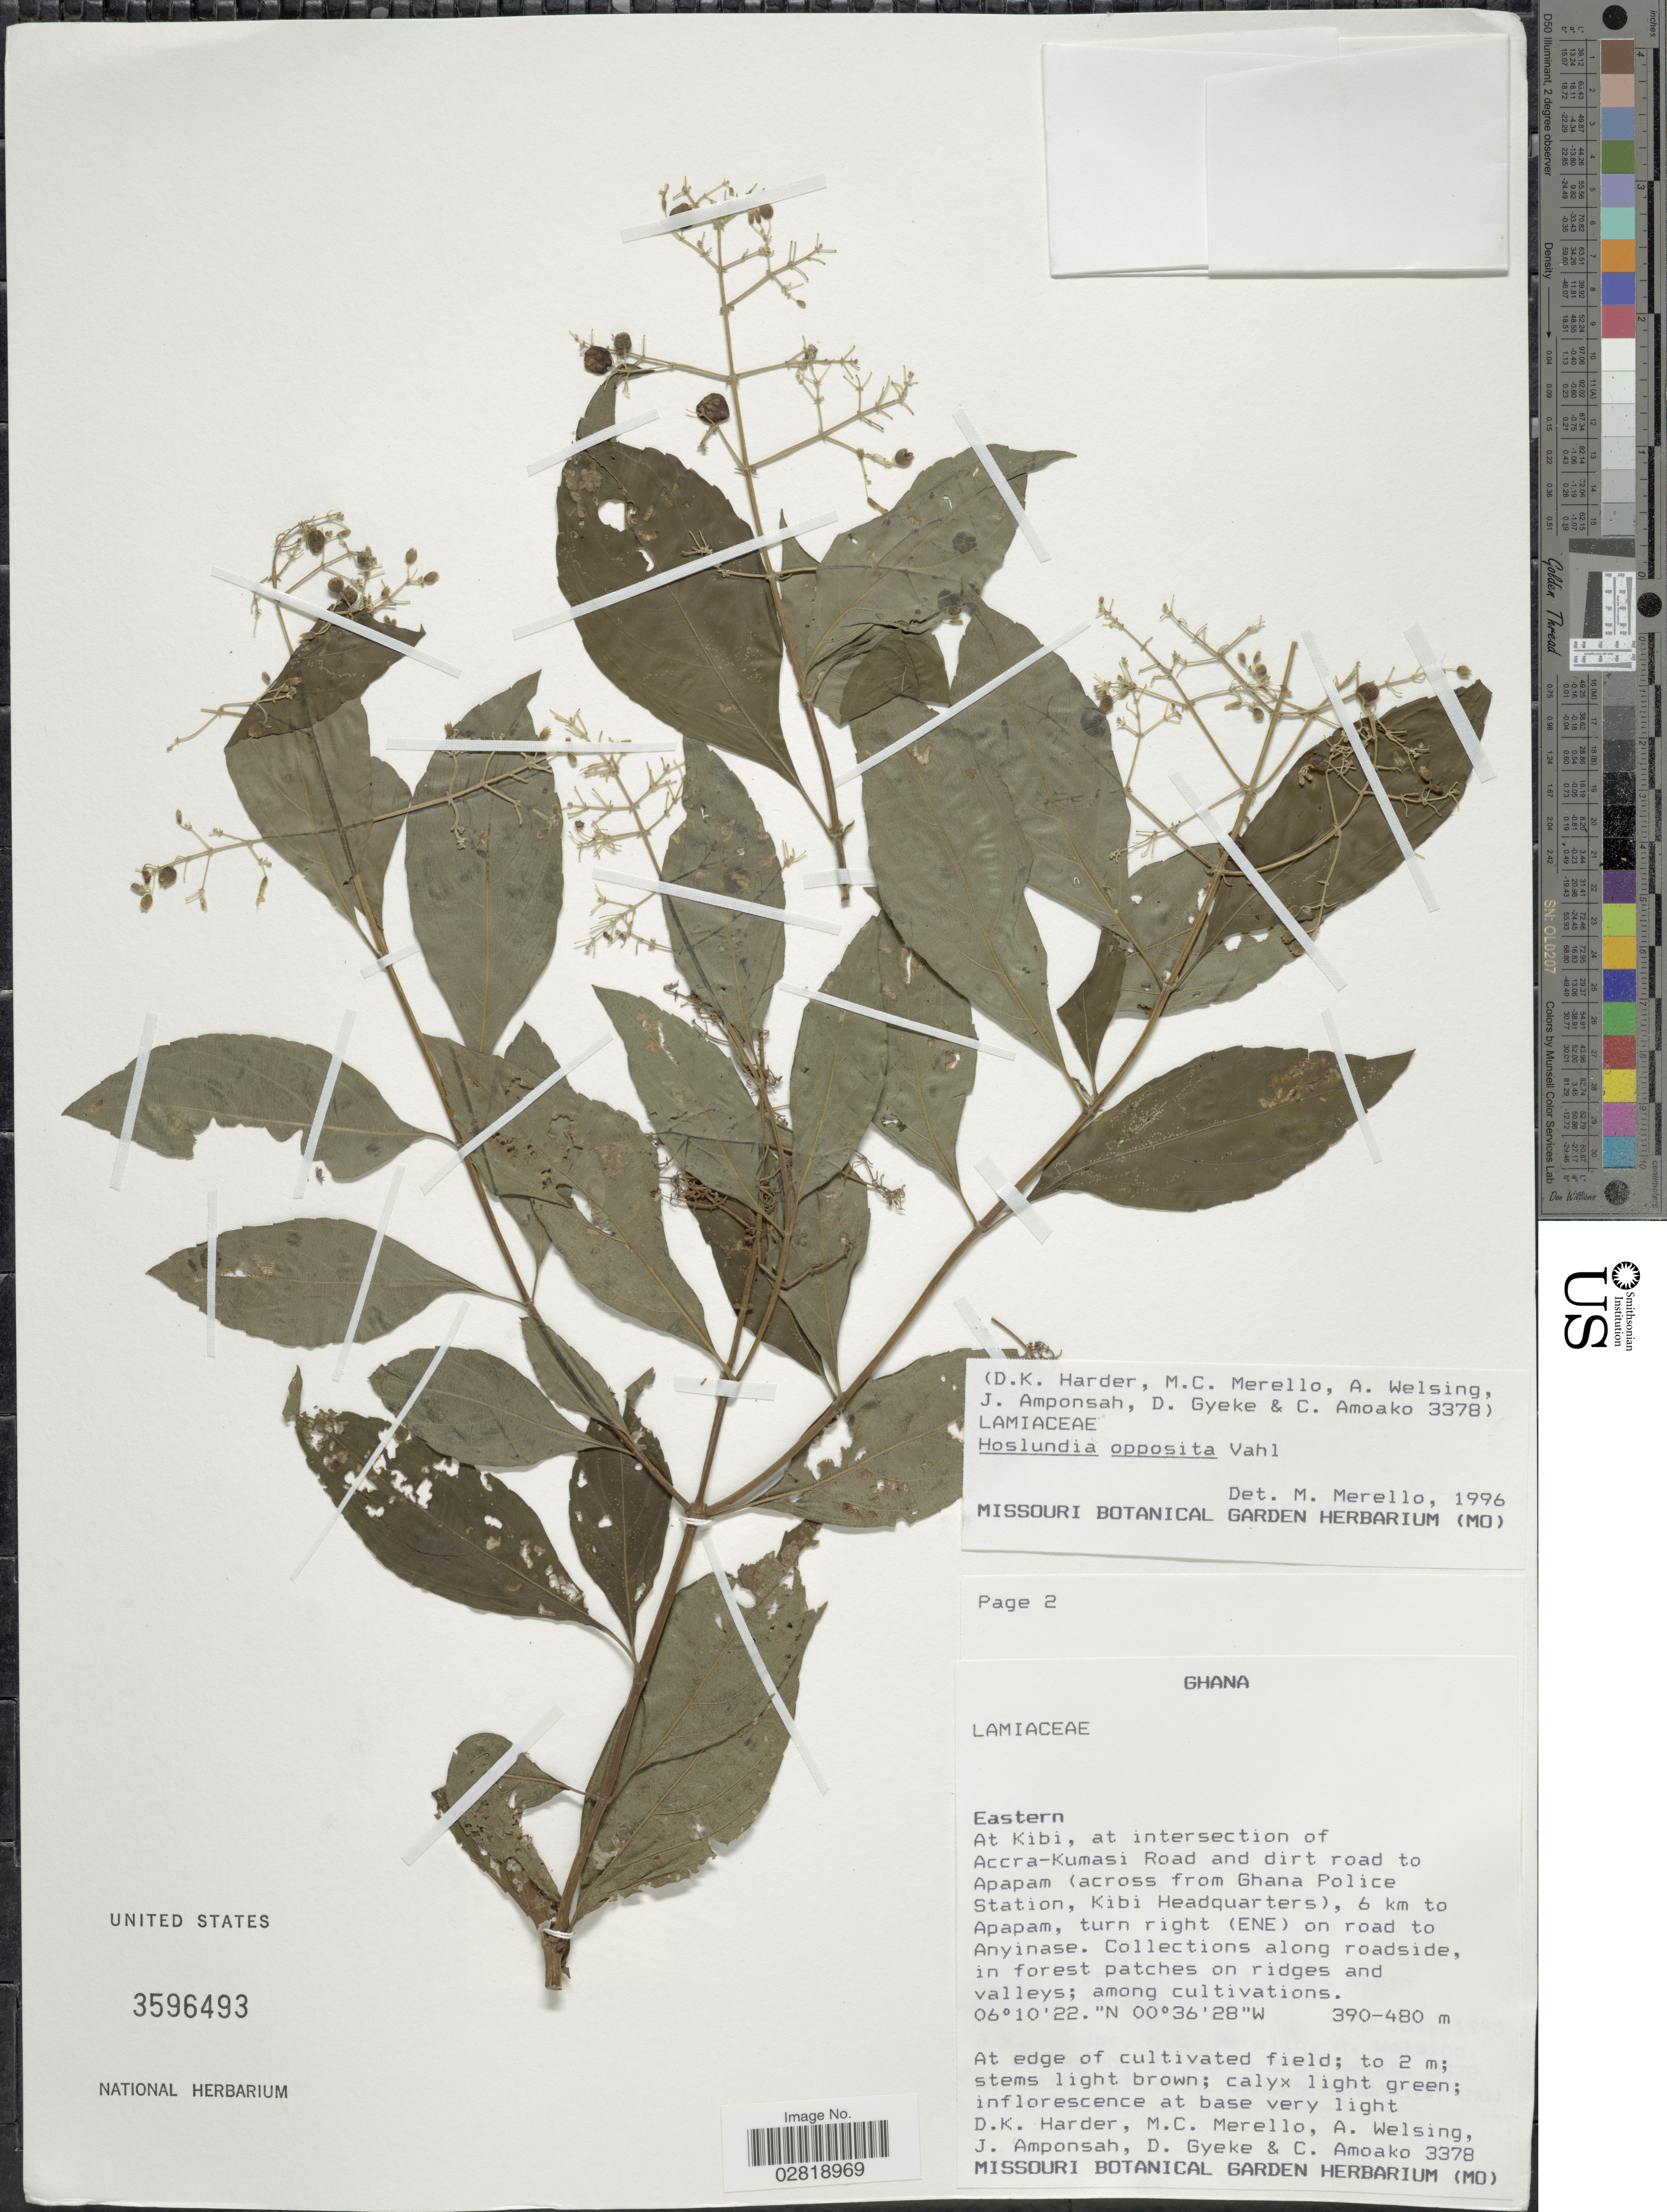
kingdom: Plantae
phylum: Tracheophyta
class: Magnoliopsida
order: Lamiales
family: Lamiaceae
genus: Hoslundia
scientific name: Hoslundia opposita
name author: Vahl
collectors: D. Harder, M. Merello, A. Welsing, J. Amponsah & et al.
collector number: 3378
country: Ghana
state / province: Eastern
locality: At Kibi, at intersection of Accra-Kumasi Road and dirt road to Apapam (across from Ghana Police Station, Kibi Headquarters), 6 km to Apapam, turn right (ENE) on road to Anyinase.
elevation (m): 390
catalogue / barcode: US 3596493